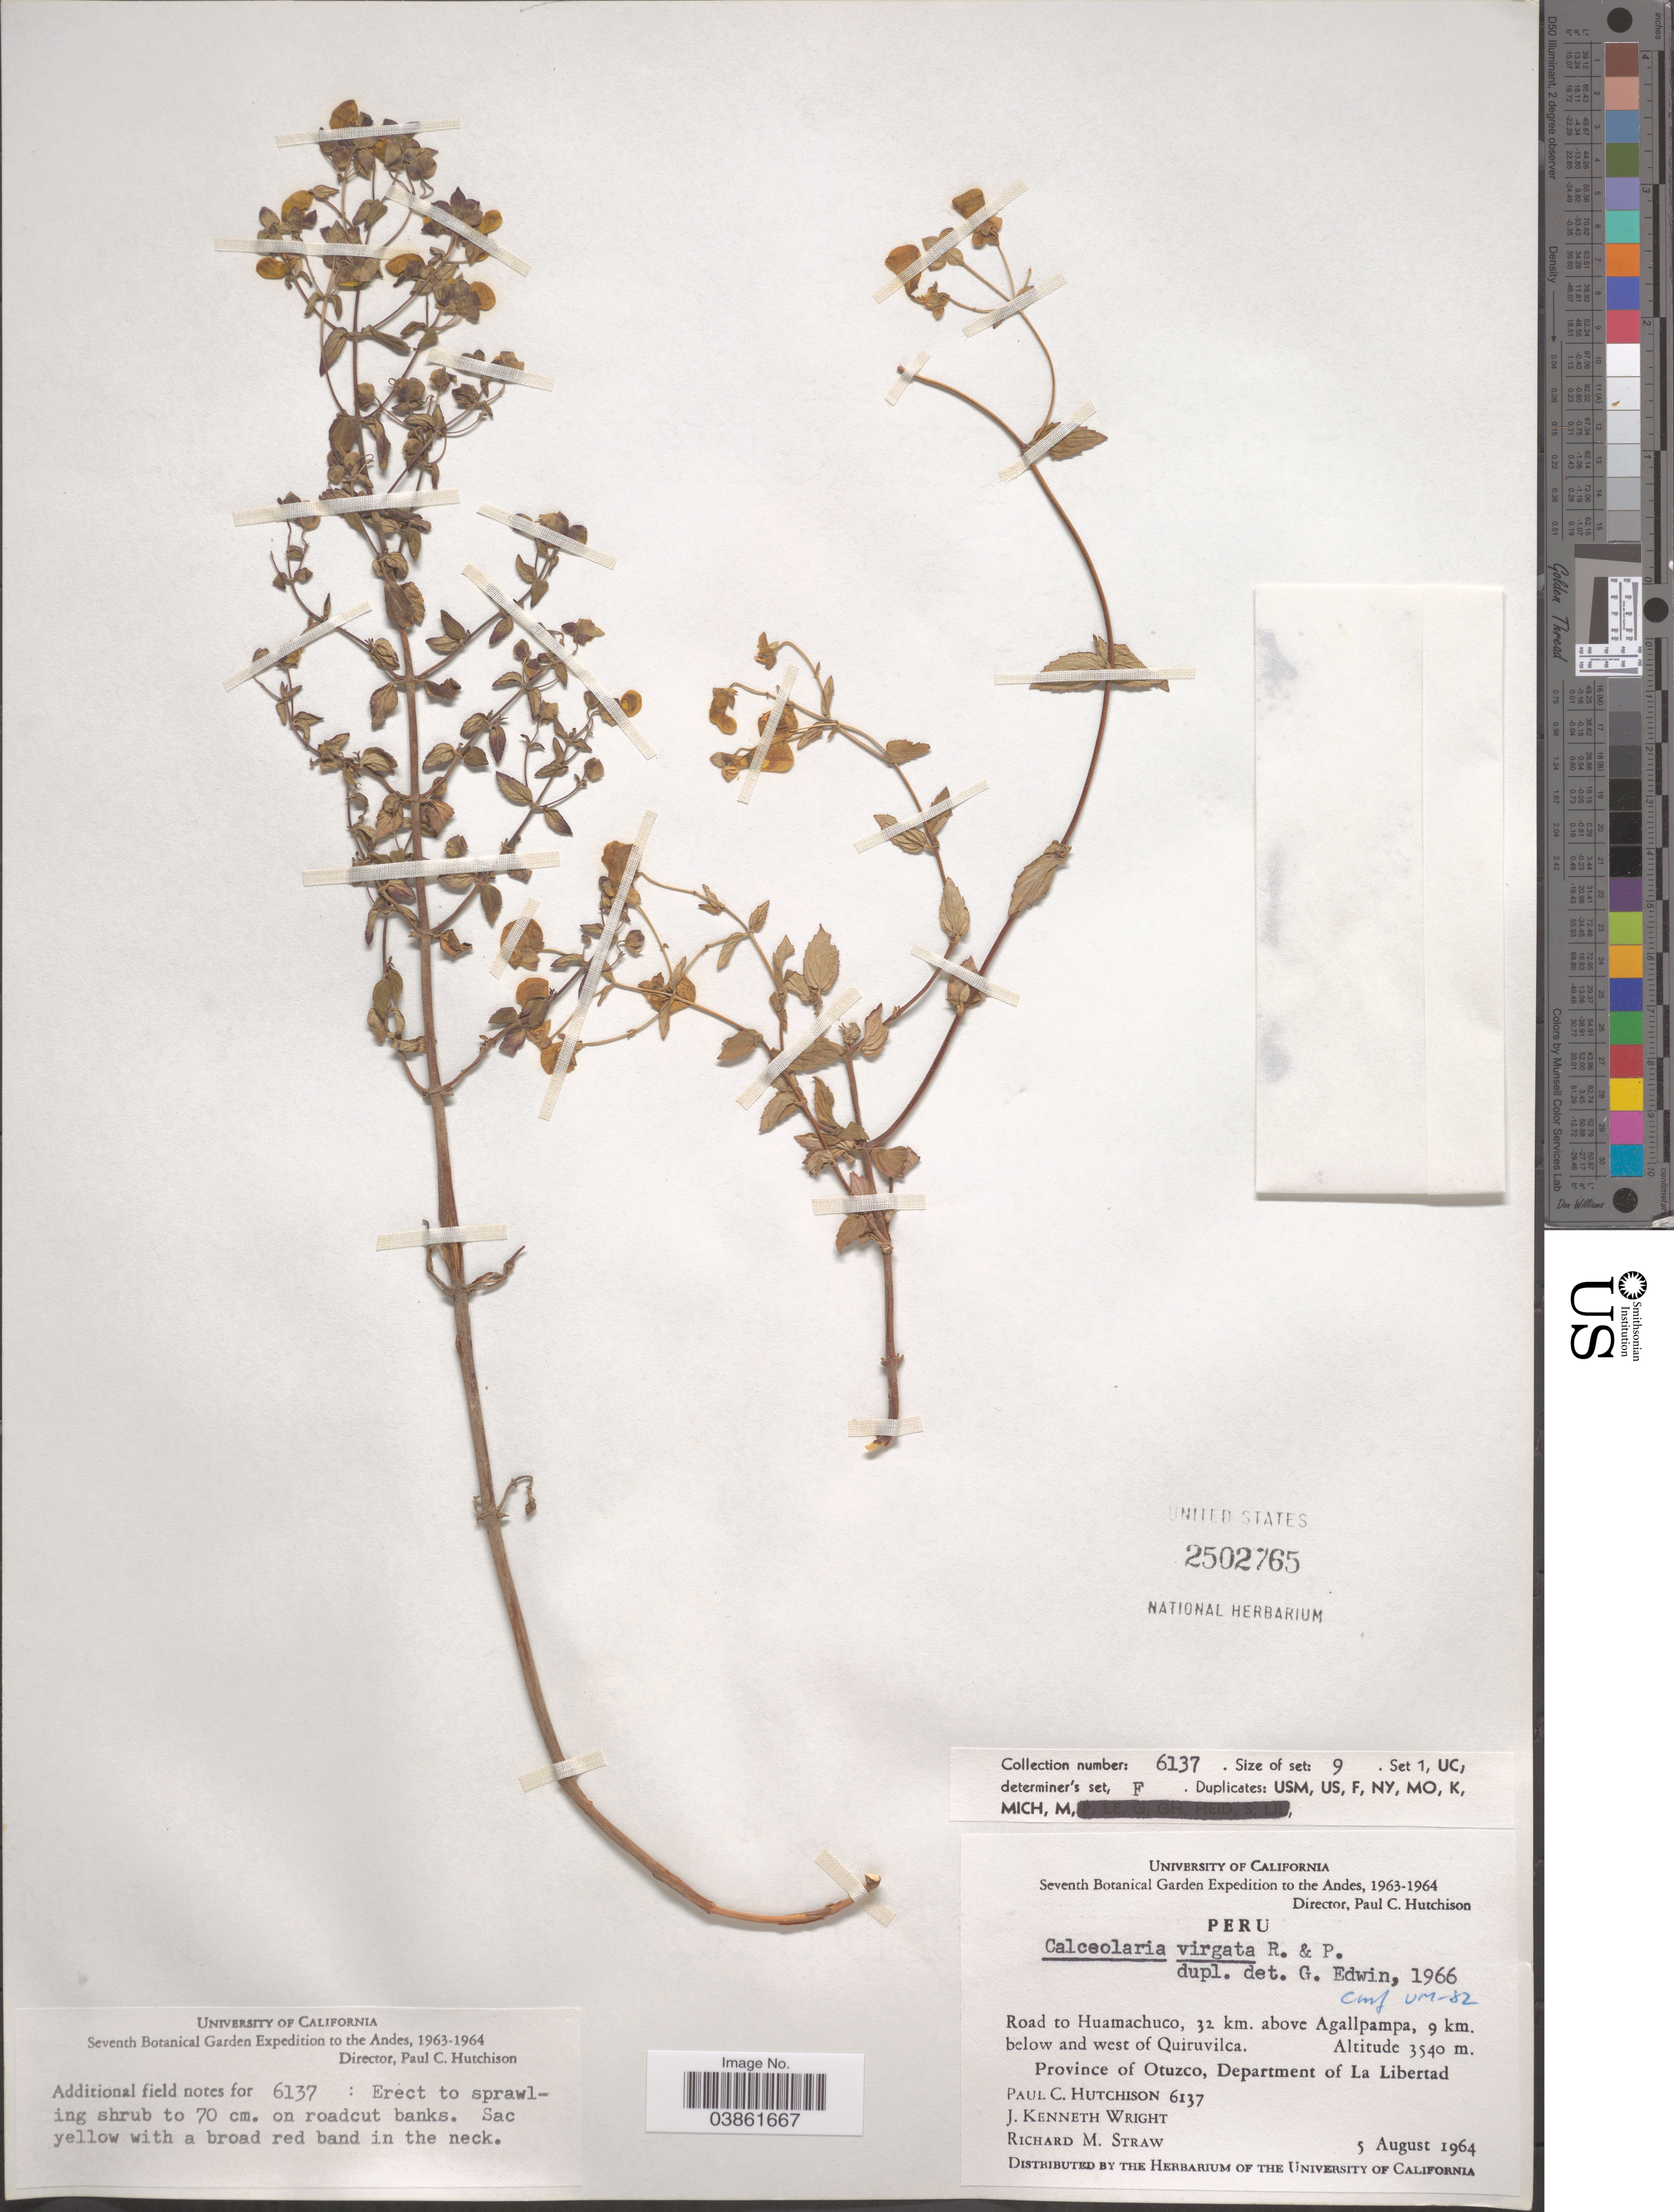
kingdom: Plantae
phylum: Tracheophyta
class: Magnoliopsida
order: Lamiales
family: Calceolariaceae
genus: Calceolaria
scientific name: Calceolaria virgata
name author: Ruiz & Pav.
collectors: P. C. Hutchison, J. K. Wright & R. M. Straw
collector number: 6137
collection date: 1964-08-05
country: Peru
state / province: La Libertad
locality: The Andes. Road to Huamachuco, 32 km. above Agallpampa, 9 km. below and west of Quiruvilca. Province of Otuzco, Department of La Libertad.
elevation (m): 3540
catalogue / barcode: US 2502765